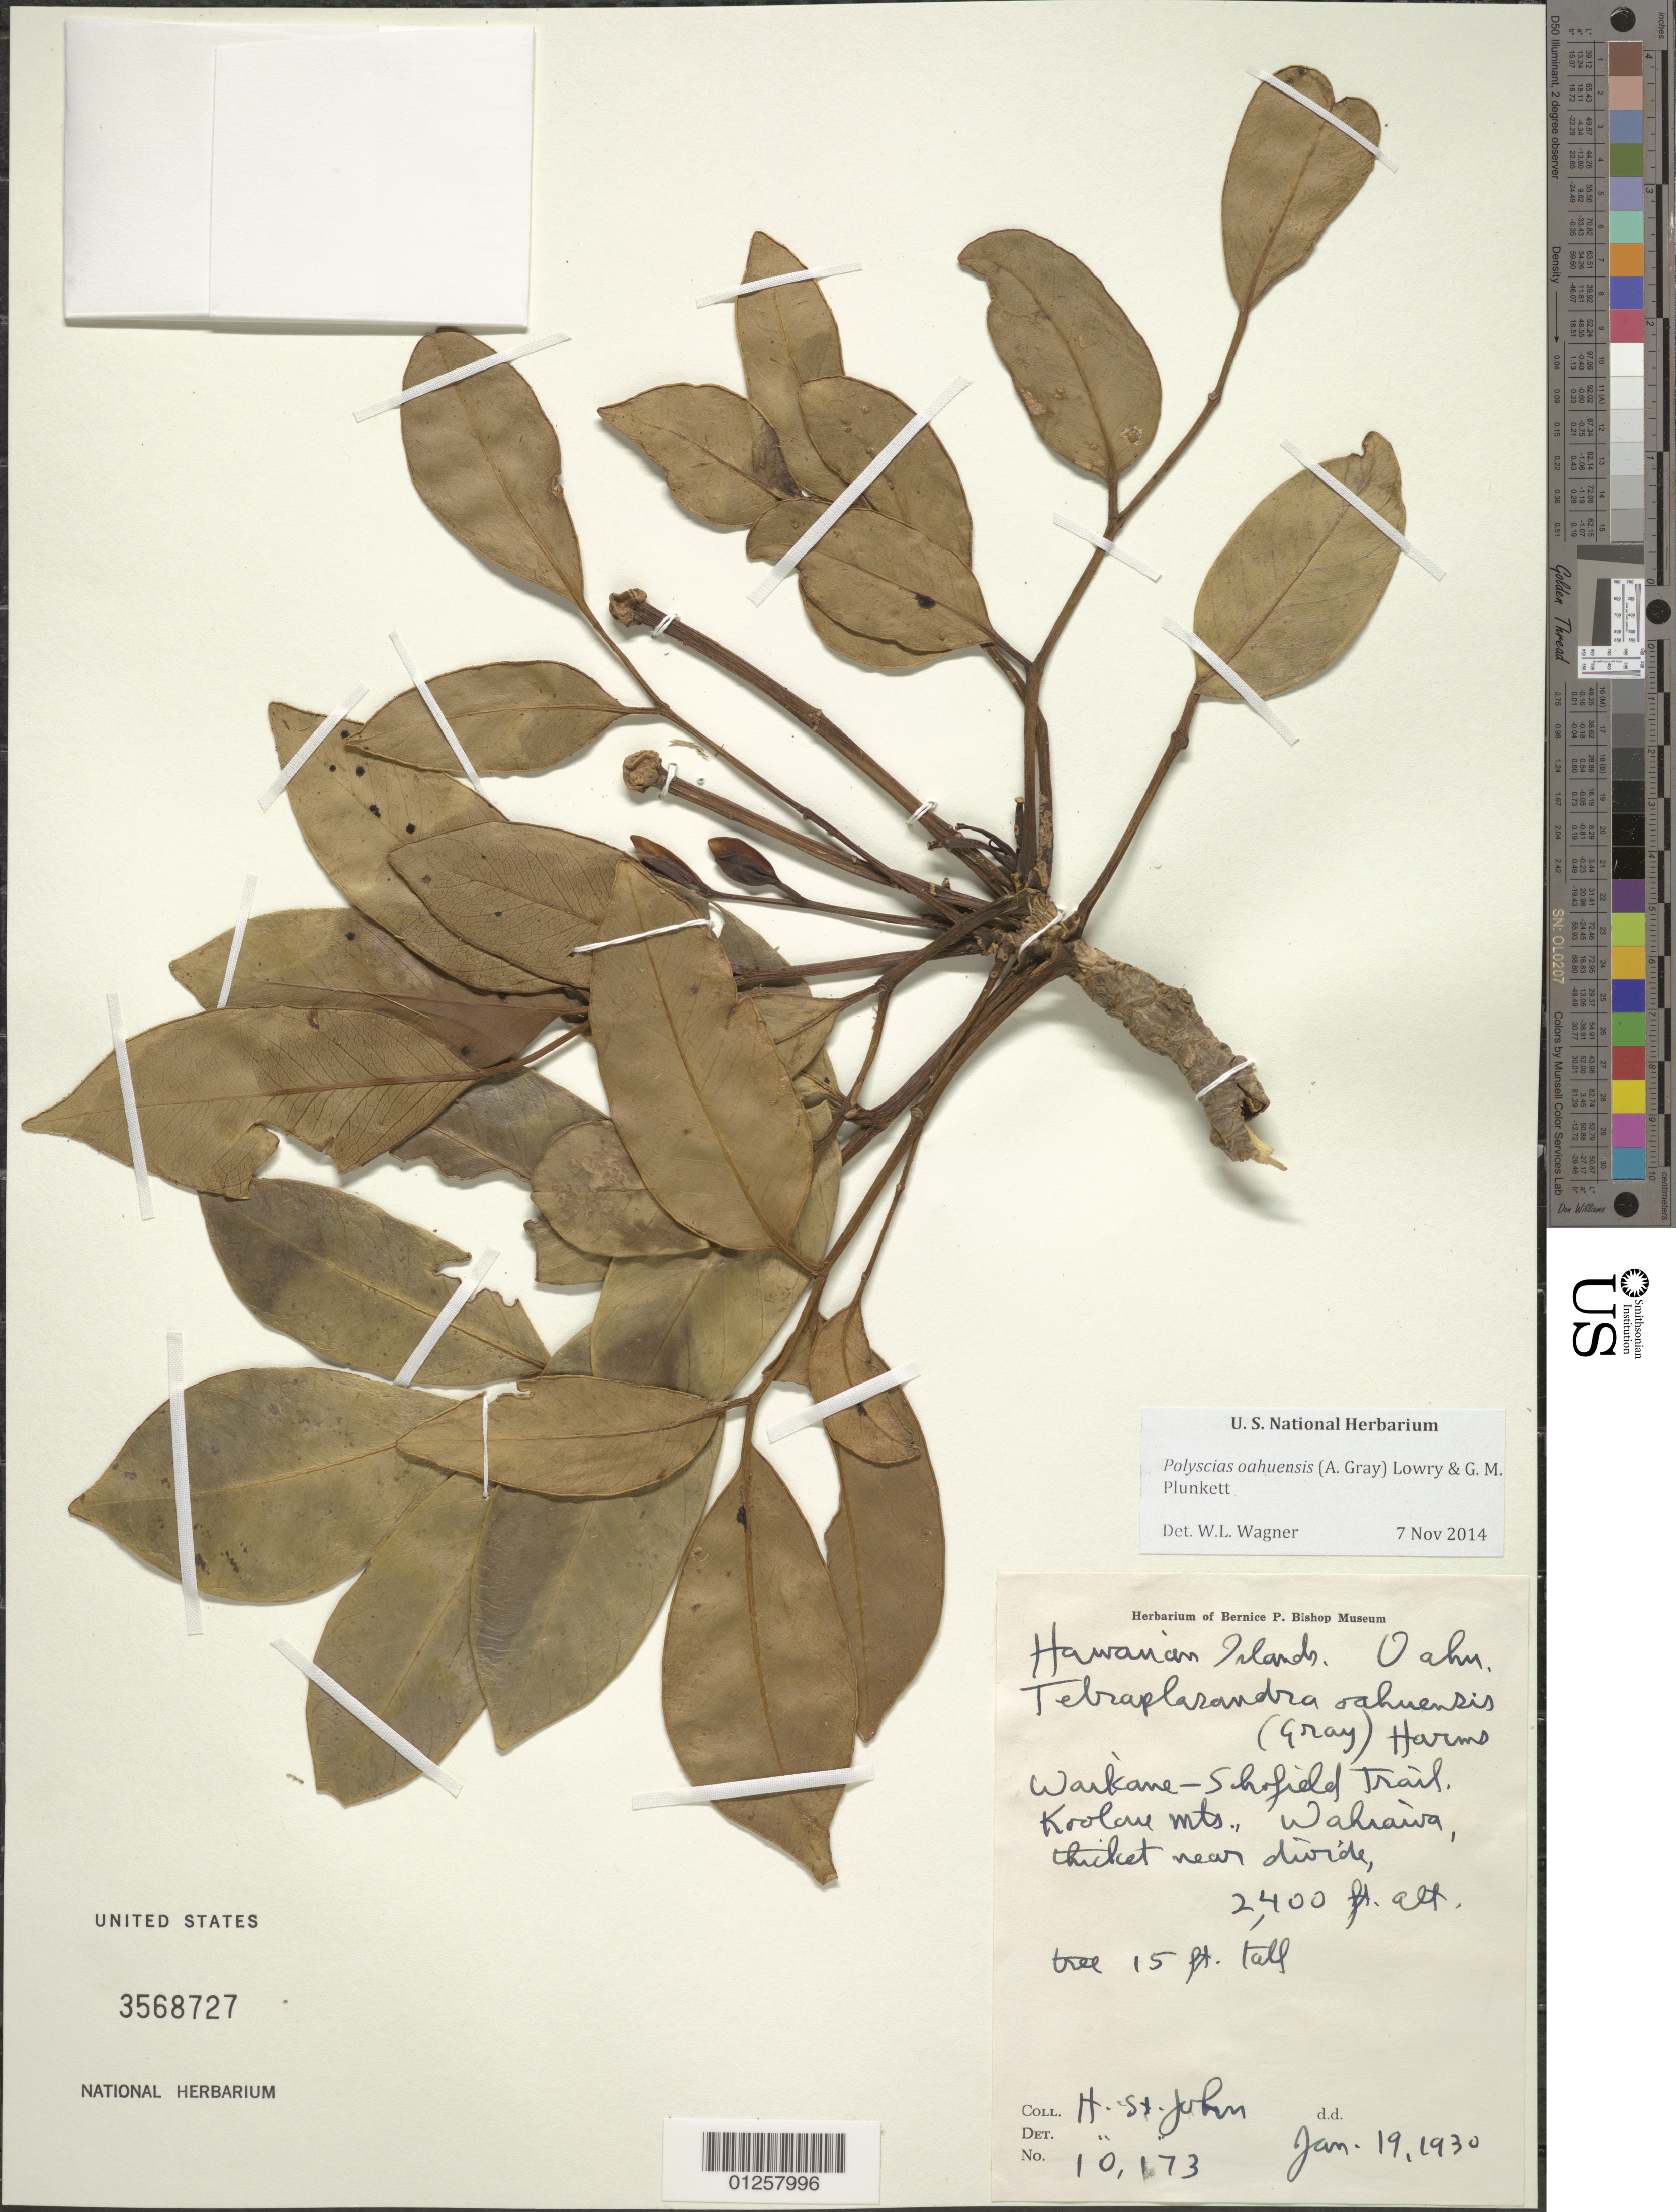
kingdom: Plantae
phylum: Tracheophyta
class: Magnoliopsida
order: Apiales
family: Araliaceae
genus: Polyscias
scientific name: Polyscias oahuensis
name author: (A. Gray) Lowry & G. M. Plunkett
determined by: Wagner, W. L., (BOT), Smithsonian Institution - National Museum of Natural History (UNITED STATES)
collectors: H. St. John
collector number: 10173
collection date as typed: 19 Jan 1930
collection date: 1930-01-19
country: United States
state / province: Hawaii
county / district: Honolulu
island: Oahu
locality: Waikane, Koolau Mountains, Waikane-Schofield Trail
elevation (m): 2400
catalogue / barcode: US 3568727